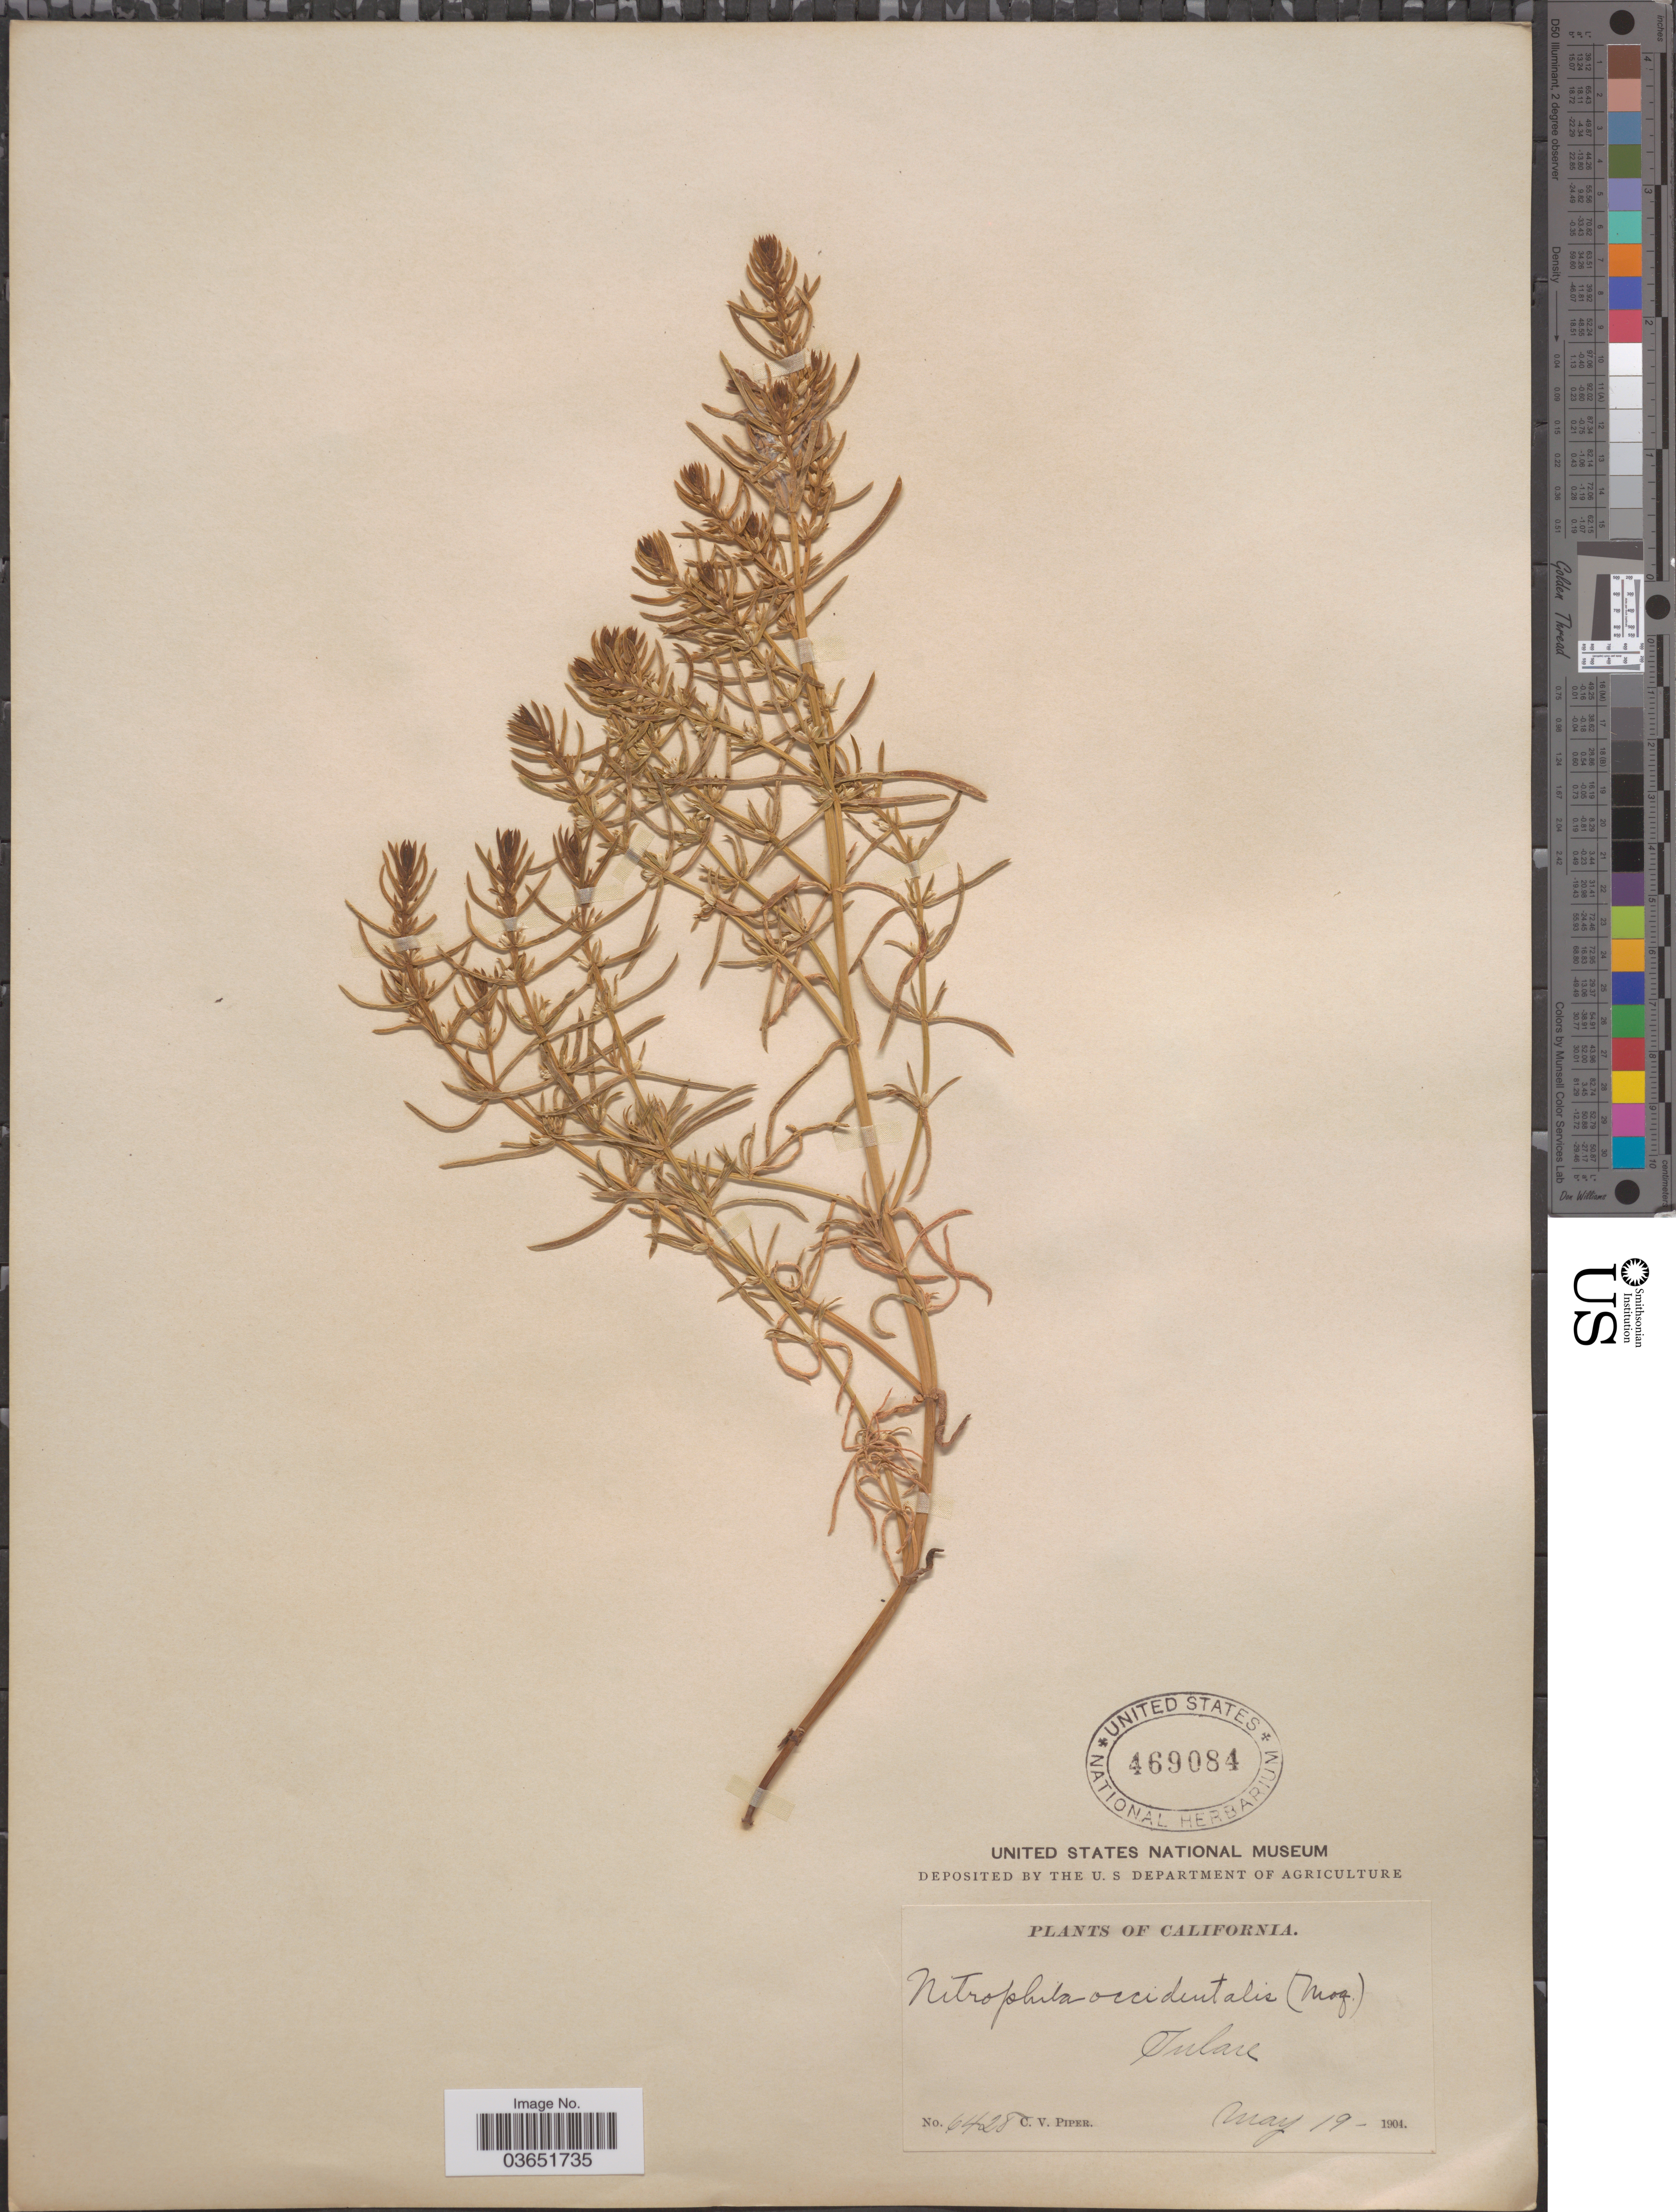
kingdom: Plantae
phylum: Tracheophyta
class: Magnoliopsida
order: Caryophyllales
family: Amaranthaceae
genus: Nitrophila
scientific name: Nitrophila occidentalis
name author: (Moq.) S. Watson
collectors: C. V. Piper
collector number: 6428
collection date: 1904-05-19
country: United States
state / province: California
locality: Tulare.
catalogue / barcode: US 469084